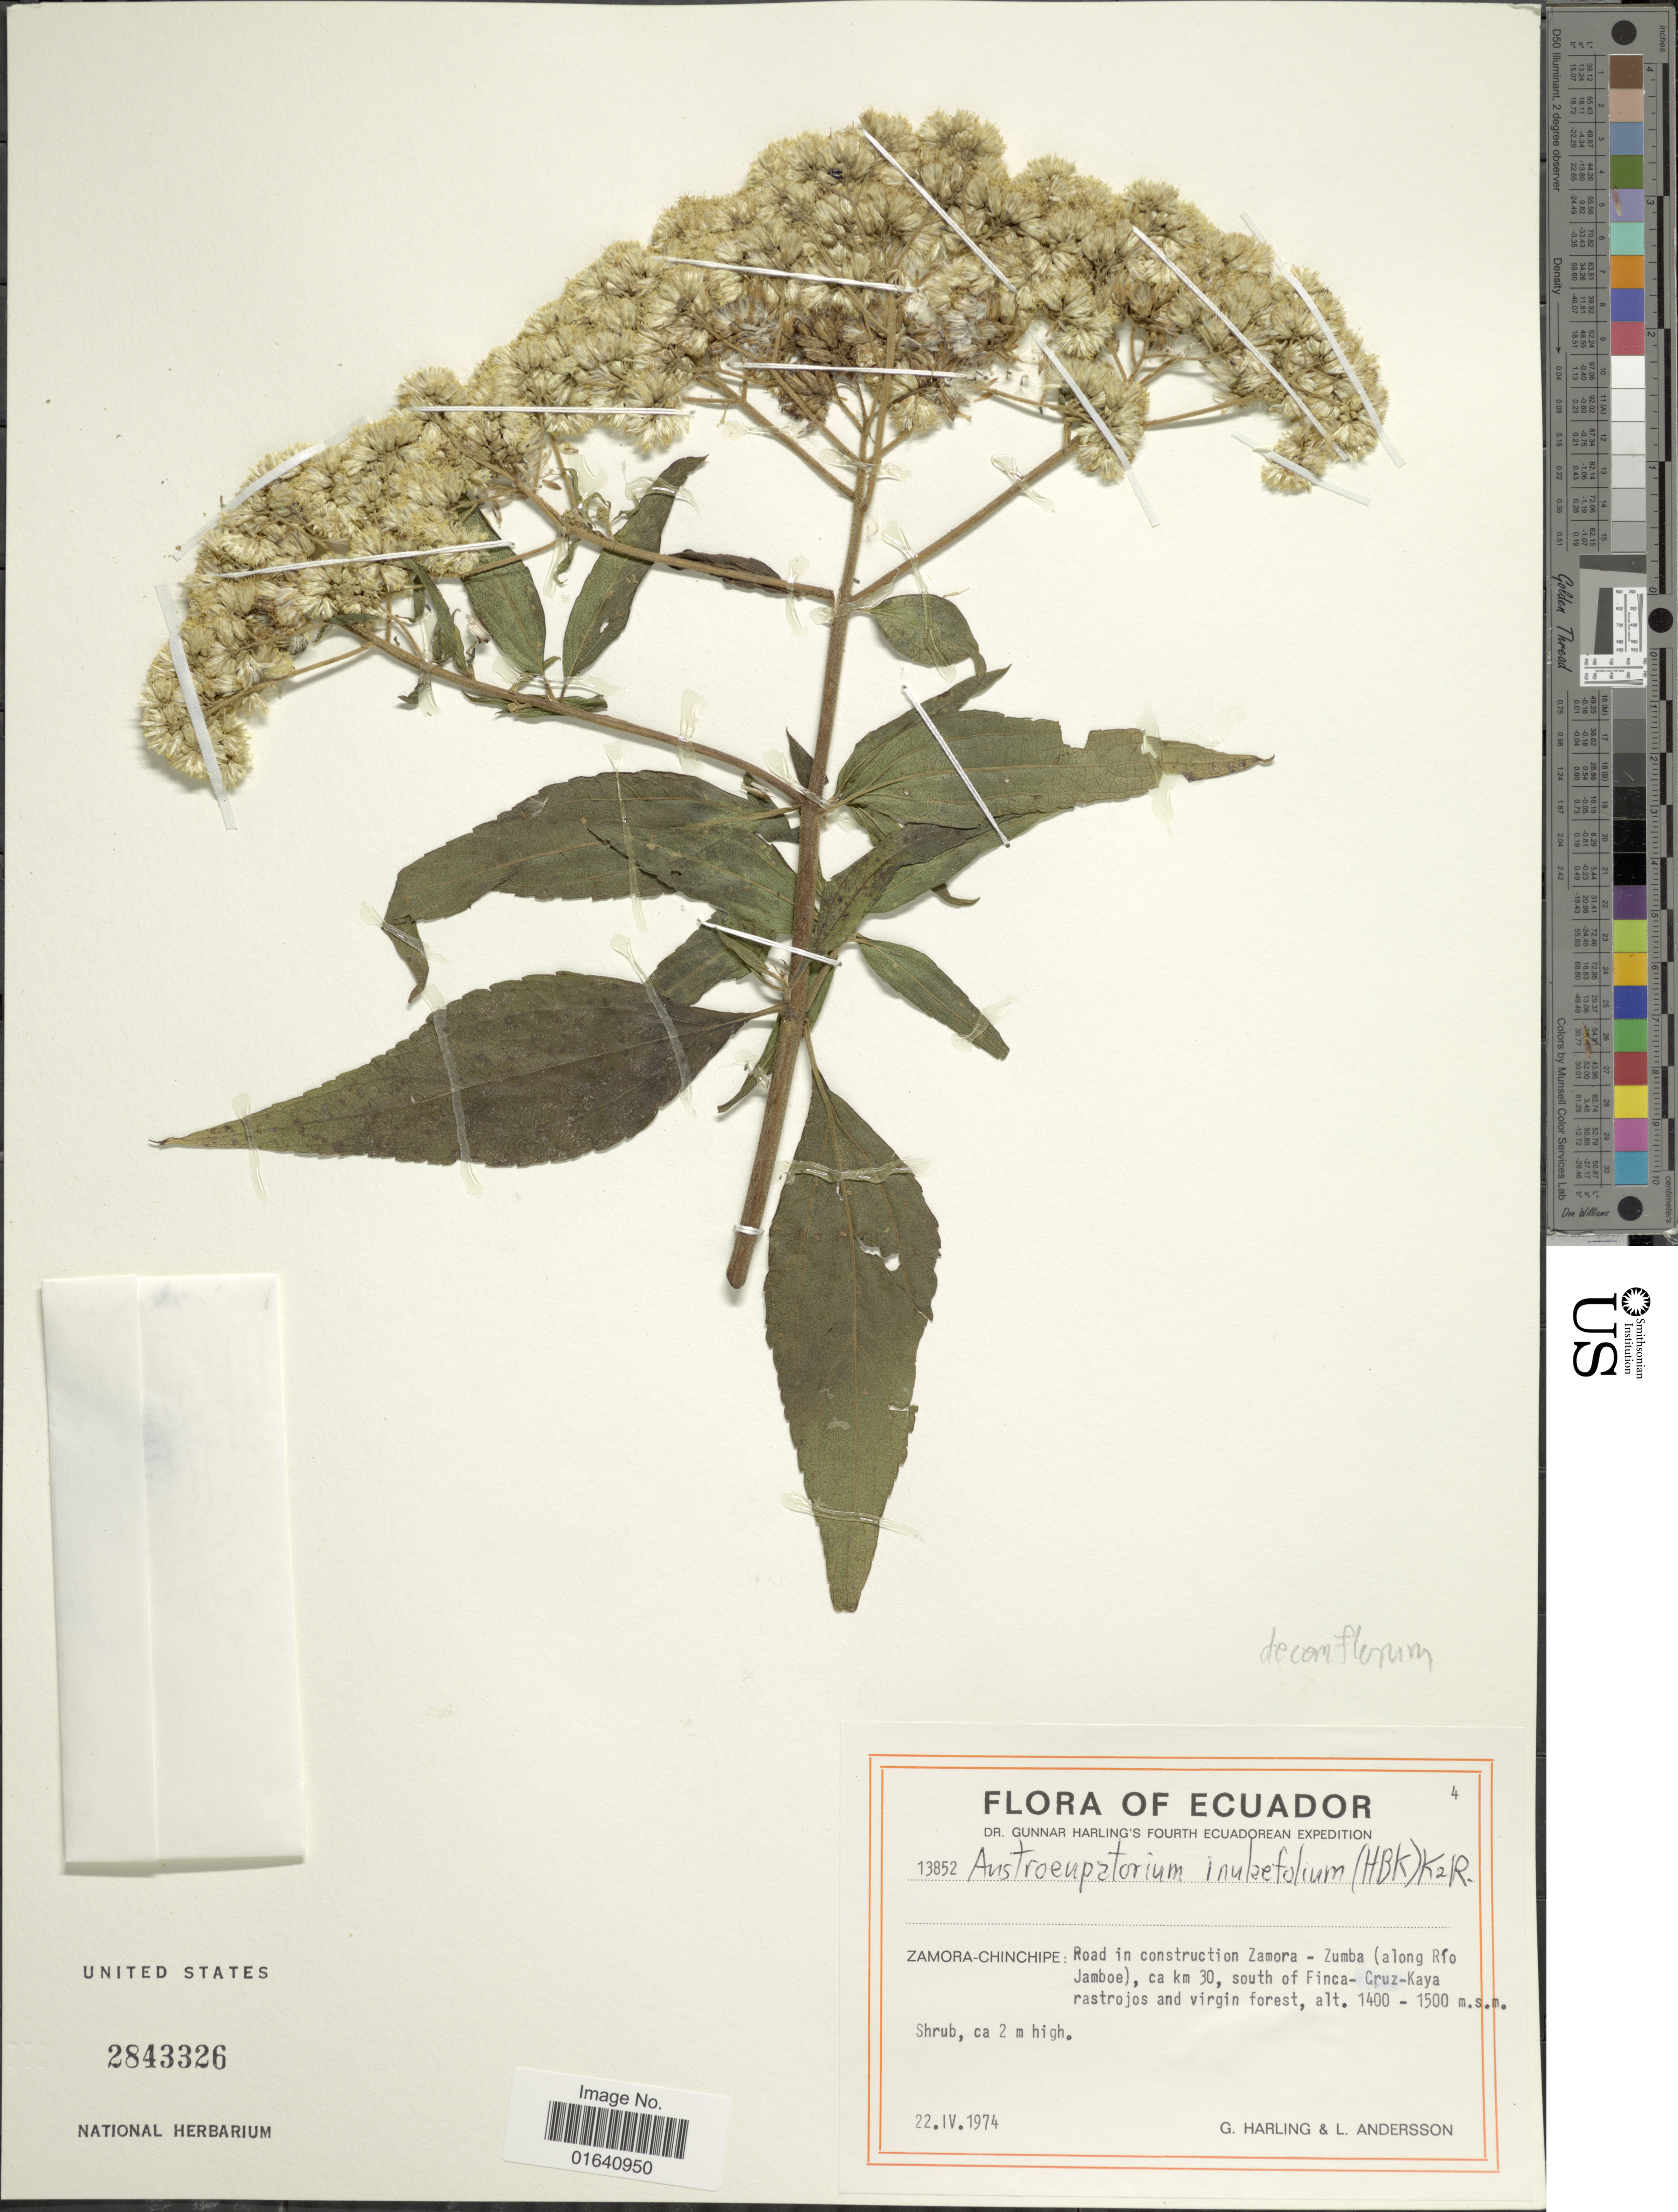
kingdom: Plantae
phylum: Tracheophyta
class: Magnoliopsida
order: Asterales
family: Asteraceae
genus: Austroeupatorium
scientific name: Austroeupatorium decemflorum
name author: (DC.) R.M. King & H. Rob.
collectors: G. Harling & L. Andersson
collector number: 13852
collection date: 1974-04-22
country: Ecuador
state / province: Zamora-Chinchipe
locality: Road in construction Zamora - Zumba (along Río Jamboe) ca. km 30, south of Finca- Cruz-Kaya rastrojos and virging forest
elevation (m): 1400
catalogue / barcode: US 2843326